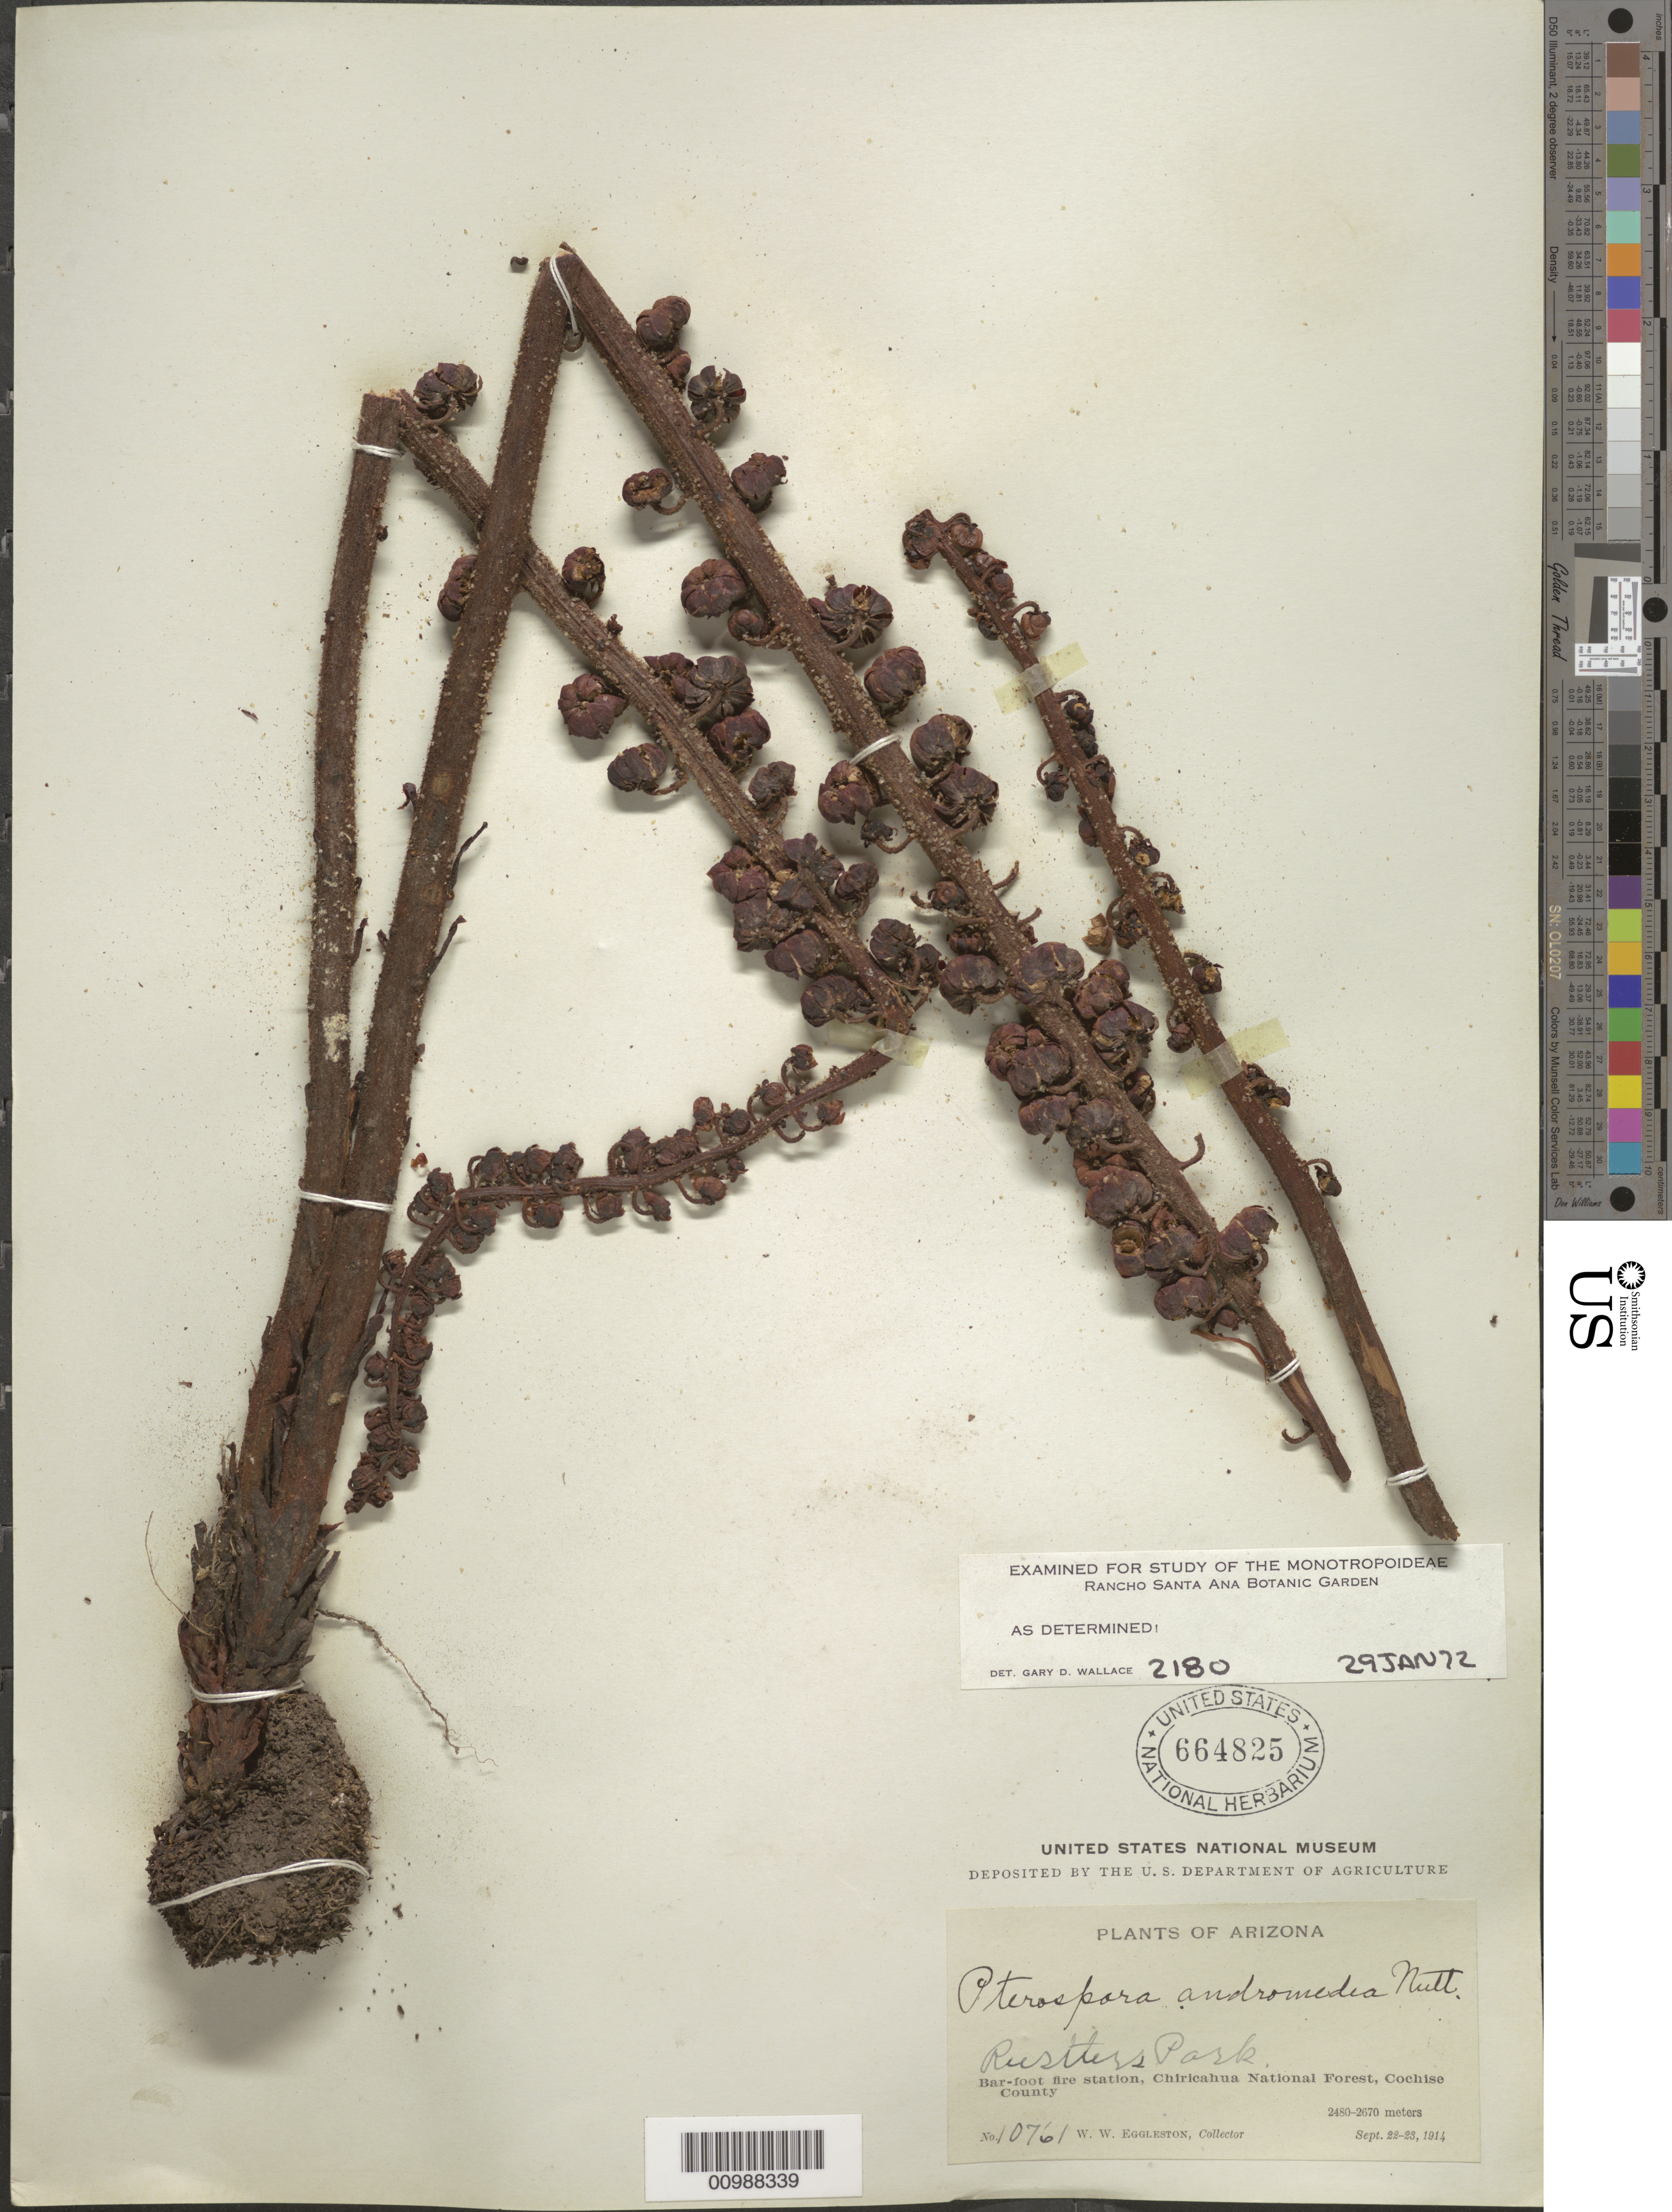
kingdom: Plantae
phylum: Tracheophyta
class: Magnoliopsida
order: Ericales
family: Ericaceae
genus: Pterospora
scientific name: Pterospora andromedea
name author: Nutt.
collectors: W. W. Eggleston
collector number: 10761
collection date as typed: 22 Sep 1914 to 23 Sep 1914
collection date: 1914-09-22/1914-09-23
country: United States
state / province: Arizona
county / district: Cochise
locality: Bar-foot fire station, Chiricahua National Forest. Rustler's Park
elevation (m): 2480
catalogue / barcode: US 664825